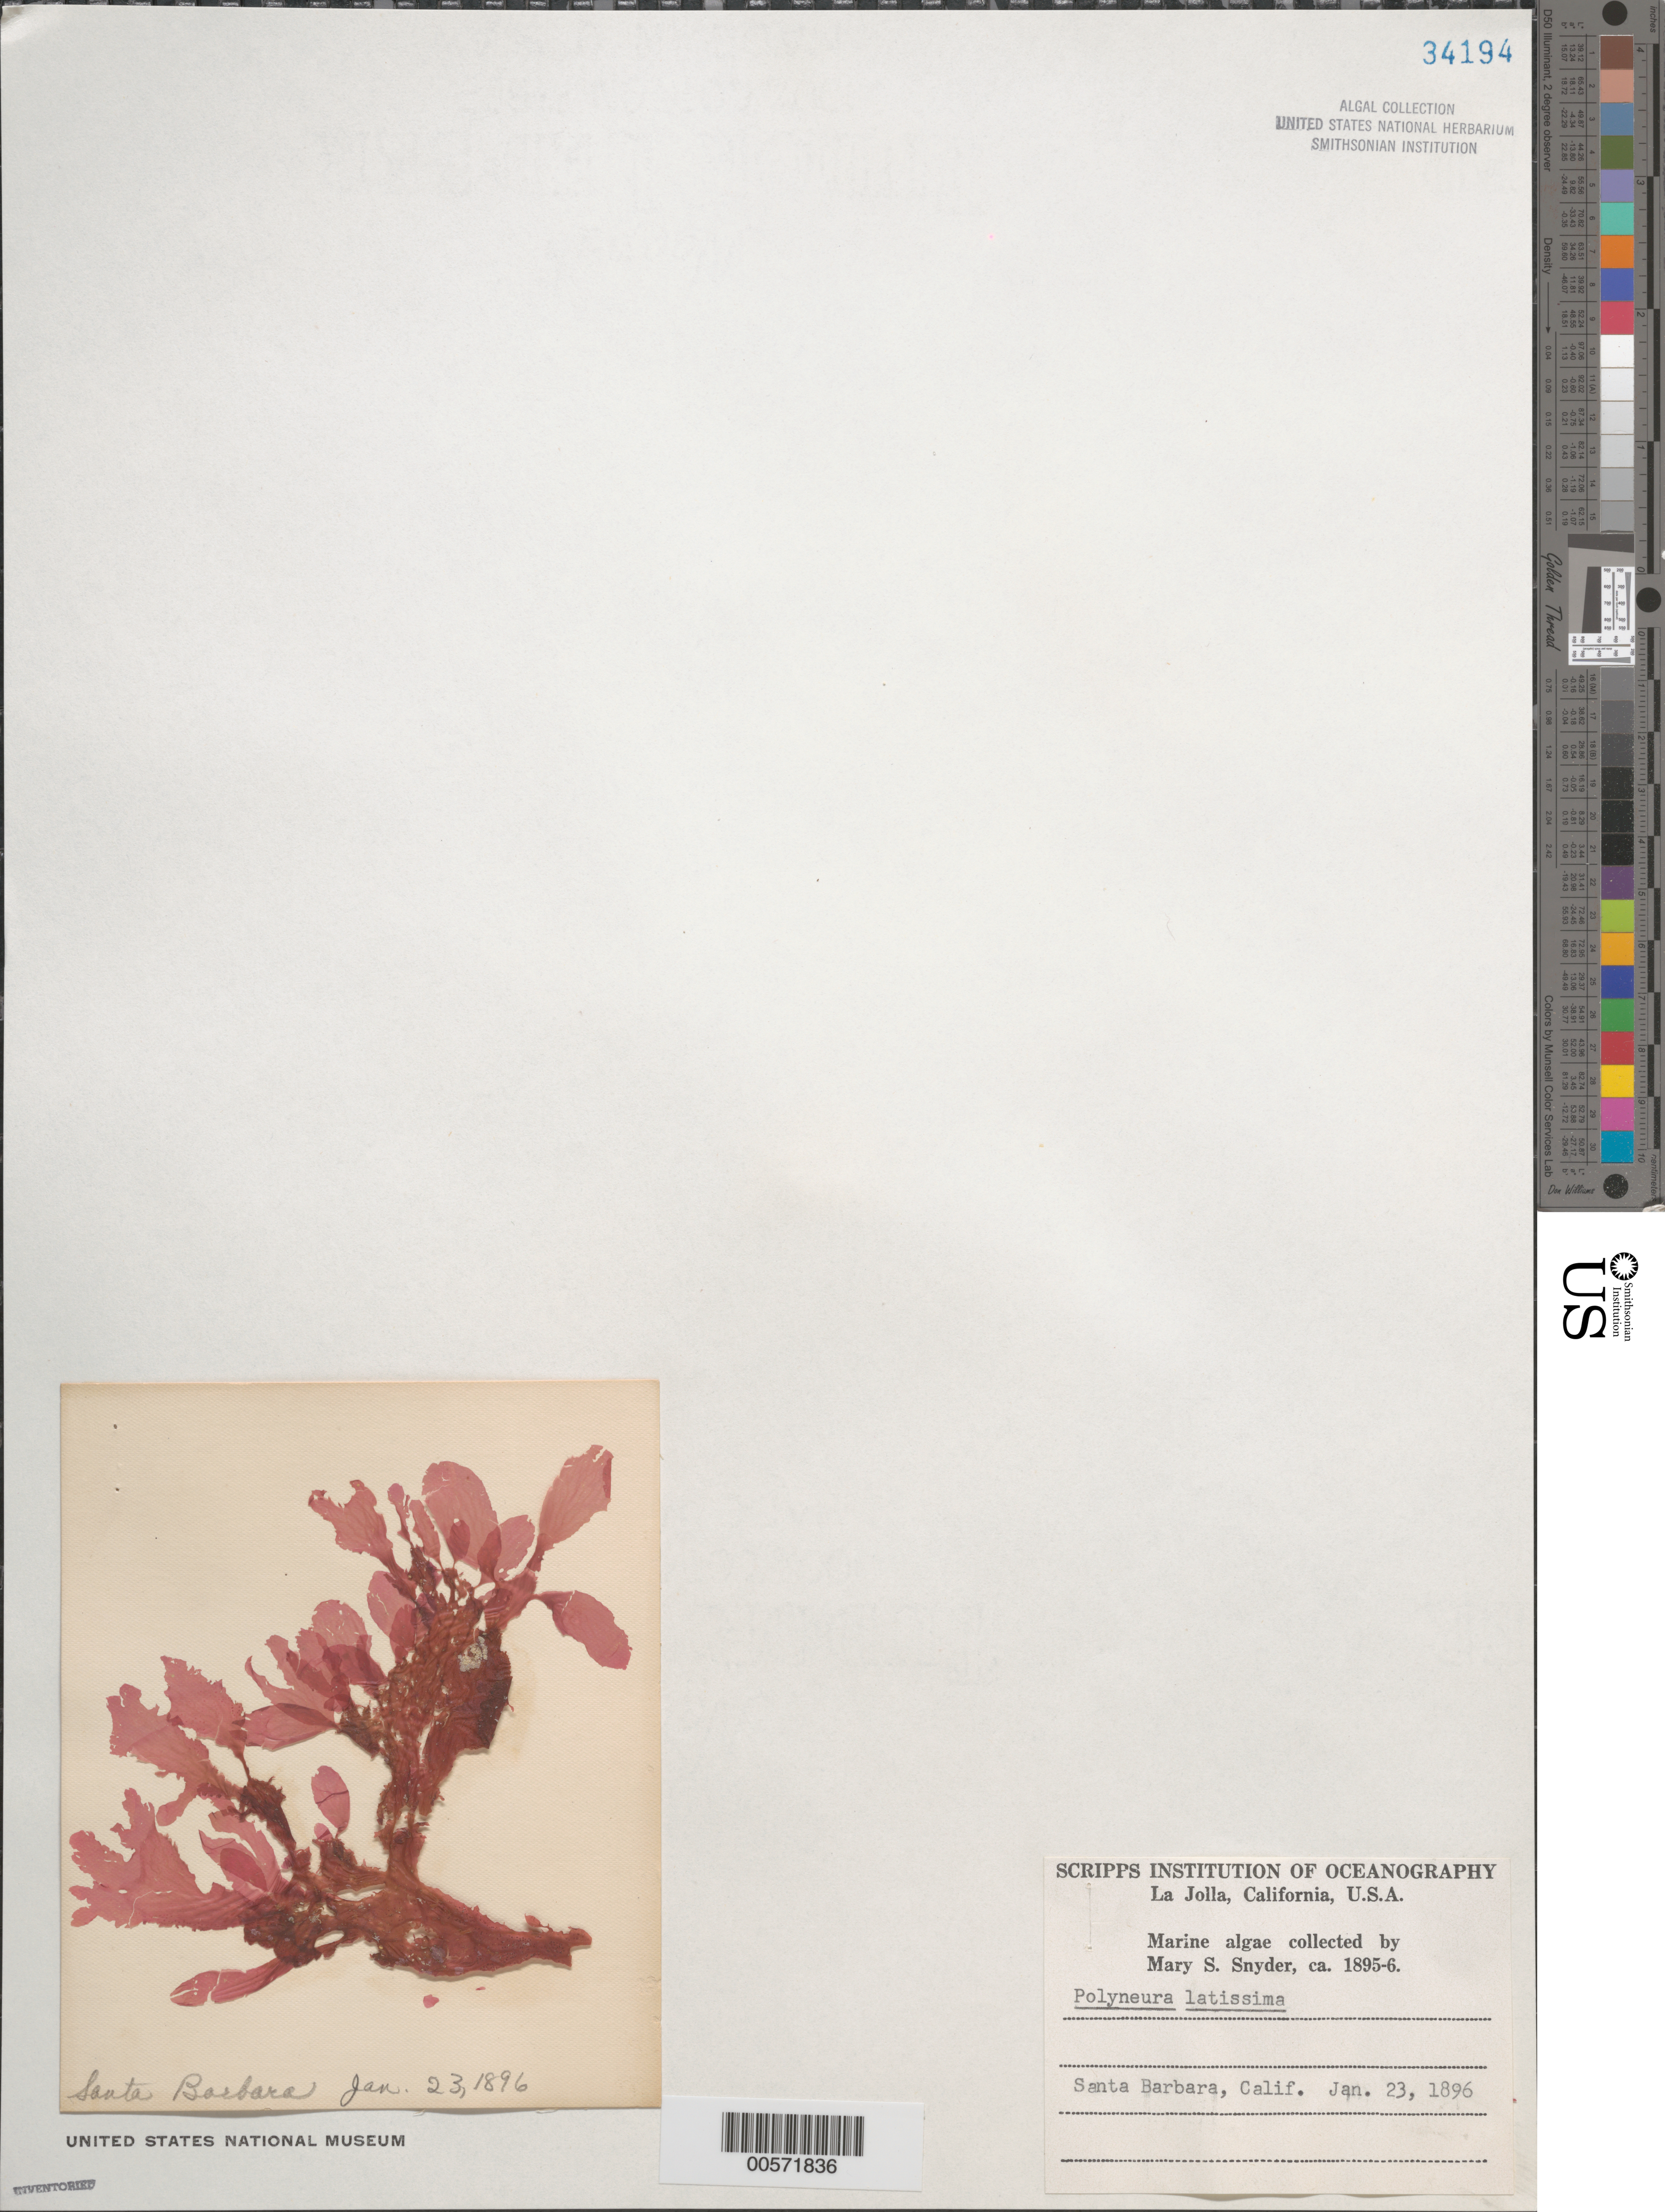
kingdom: Plantae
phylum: Rhodophyta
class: Florideophyceae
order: Ceramiales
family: Delesseriaceae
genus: Polyneura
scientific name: Polyneura latissima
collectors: M. Snyder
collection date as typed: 23 Jan 1896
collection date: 1896-01-23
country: United States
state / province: California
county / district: Santa Barbara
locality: Santa Barbara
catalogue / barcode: US 34194